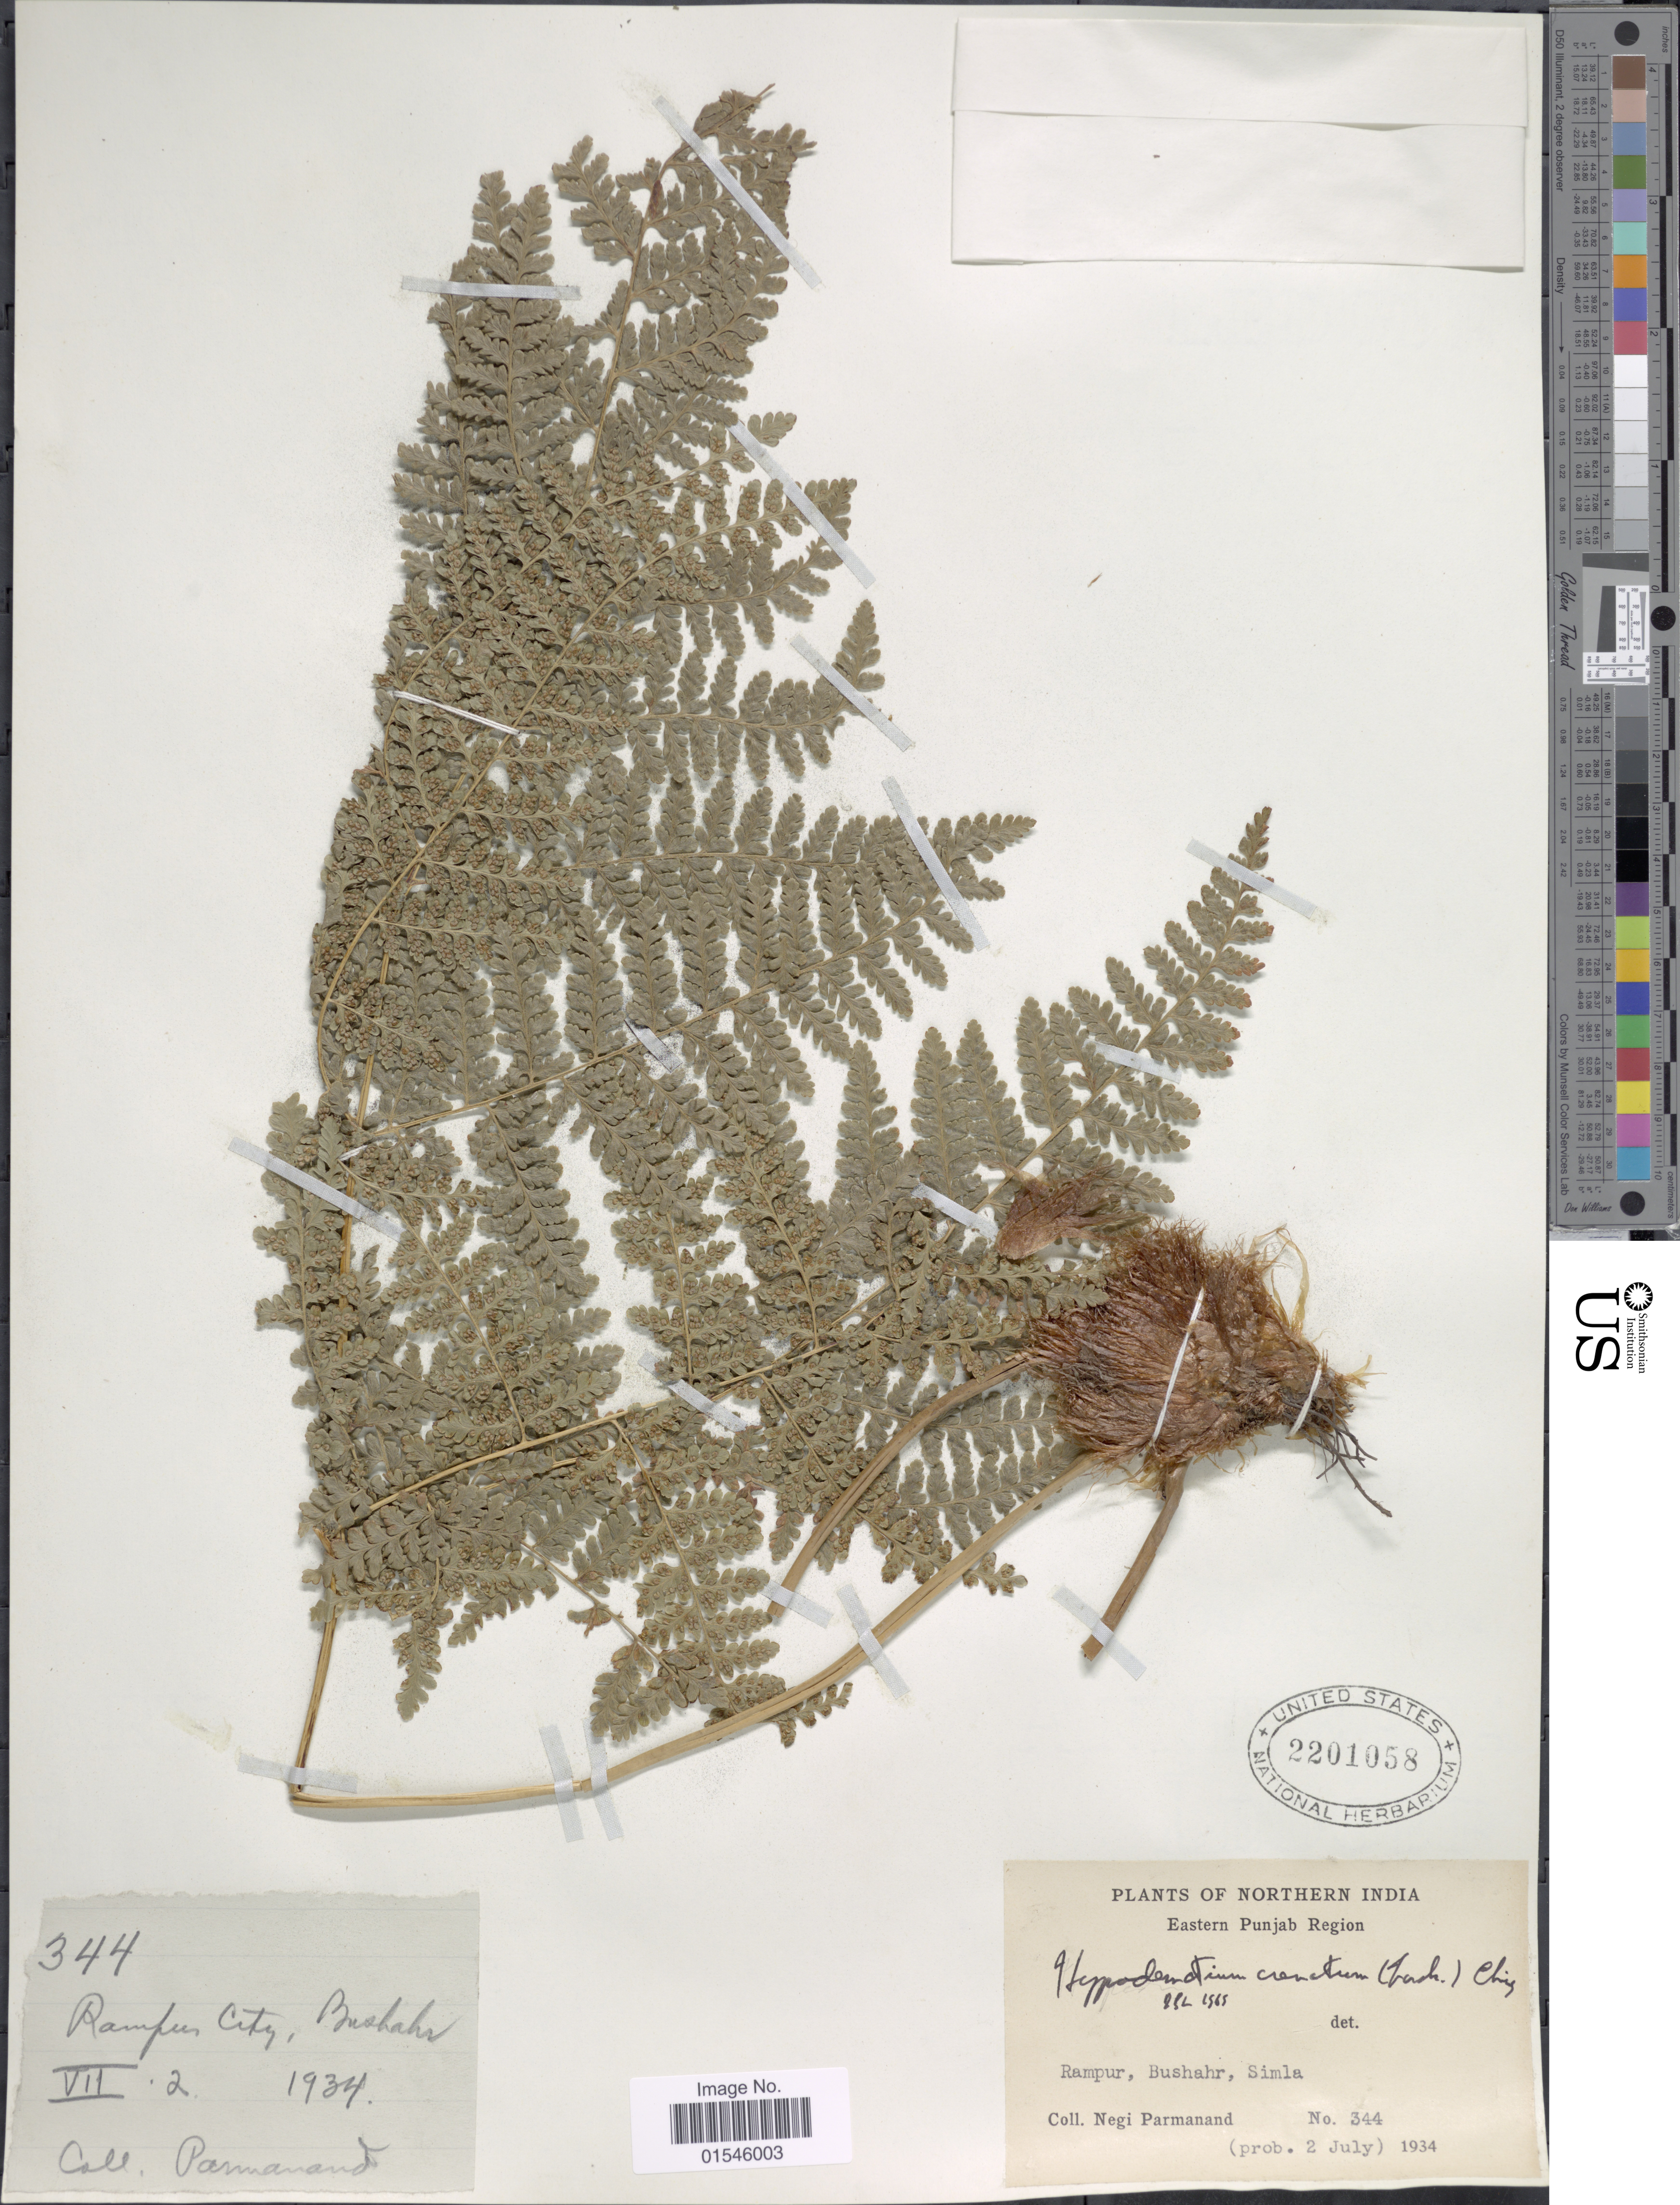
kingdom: Plantae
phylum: Tracheophyta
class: Polypodiopsida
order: Polypodiales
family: Hypodematiaceae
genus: Hypodematium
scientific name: Hypodematium crenatum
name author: (Forssk.) Kuhn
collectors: N. Parmanand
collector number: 344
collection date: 1934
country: India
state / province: Himachal Pradesh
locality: Northern India, Eastern Punjab Region, Rampur Bushahr, Simla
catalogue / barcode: US 2201058